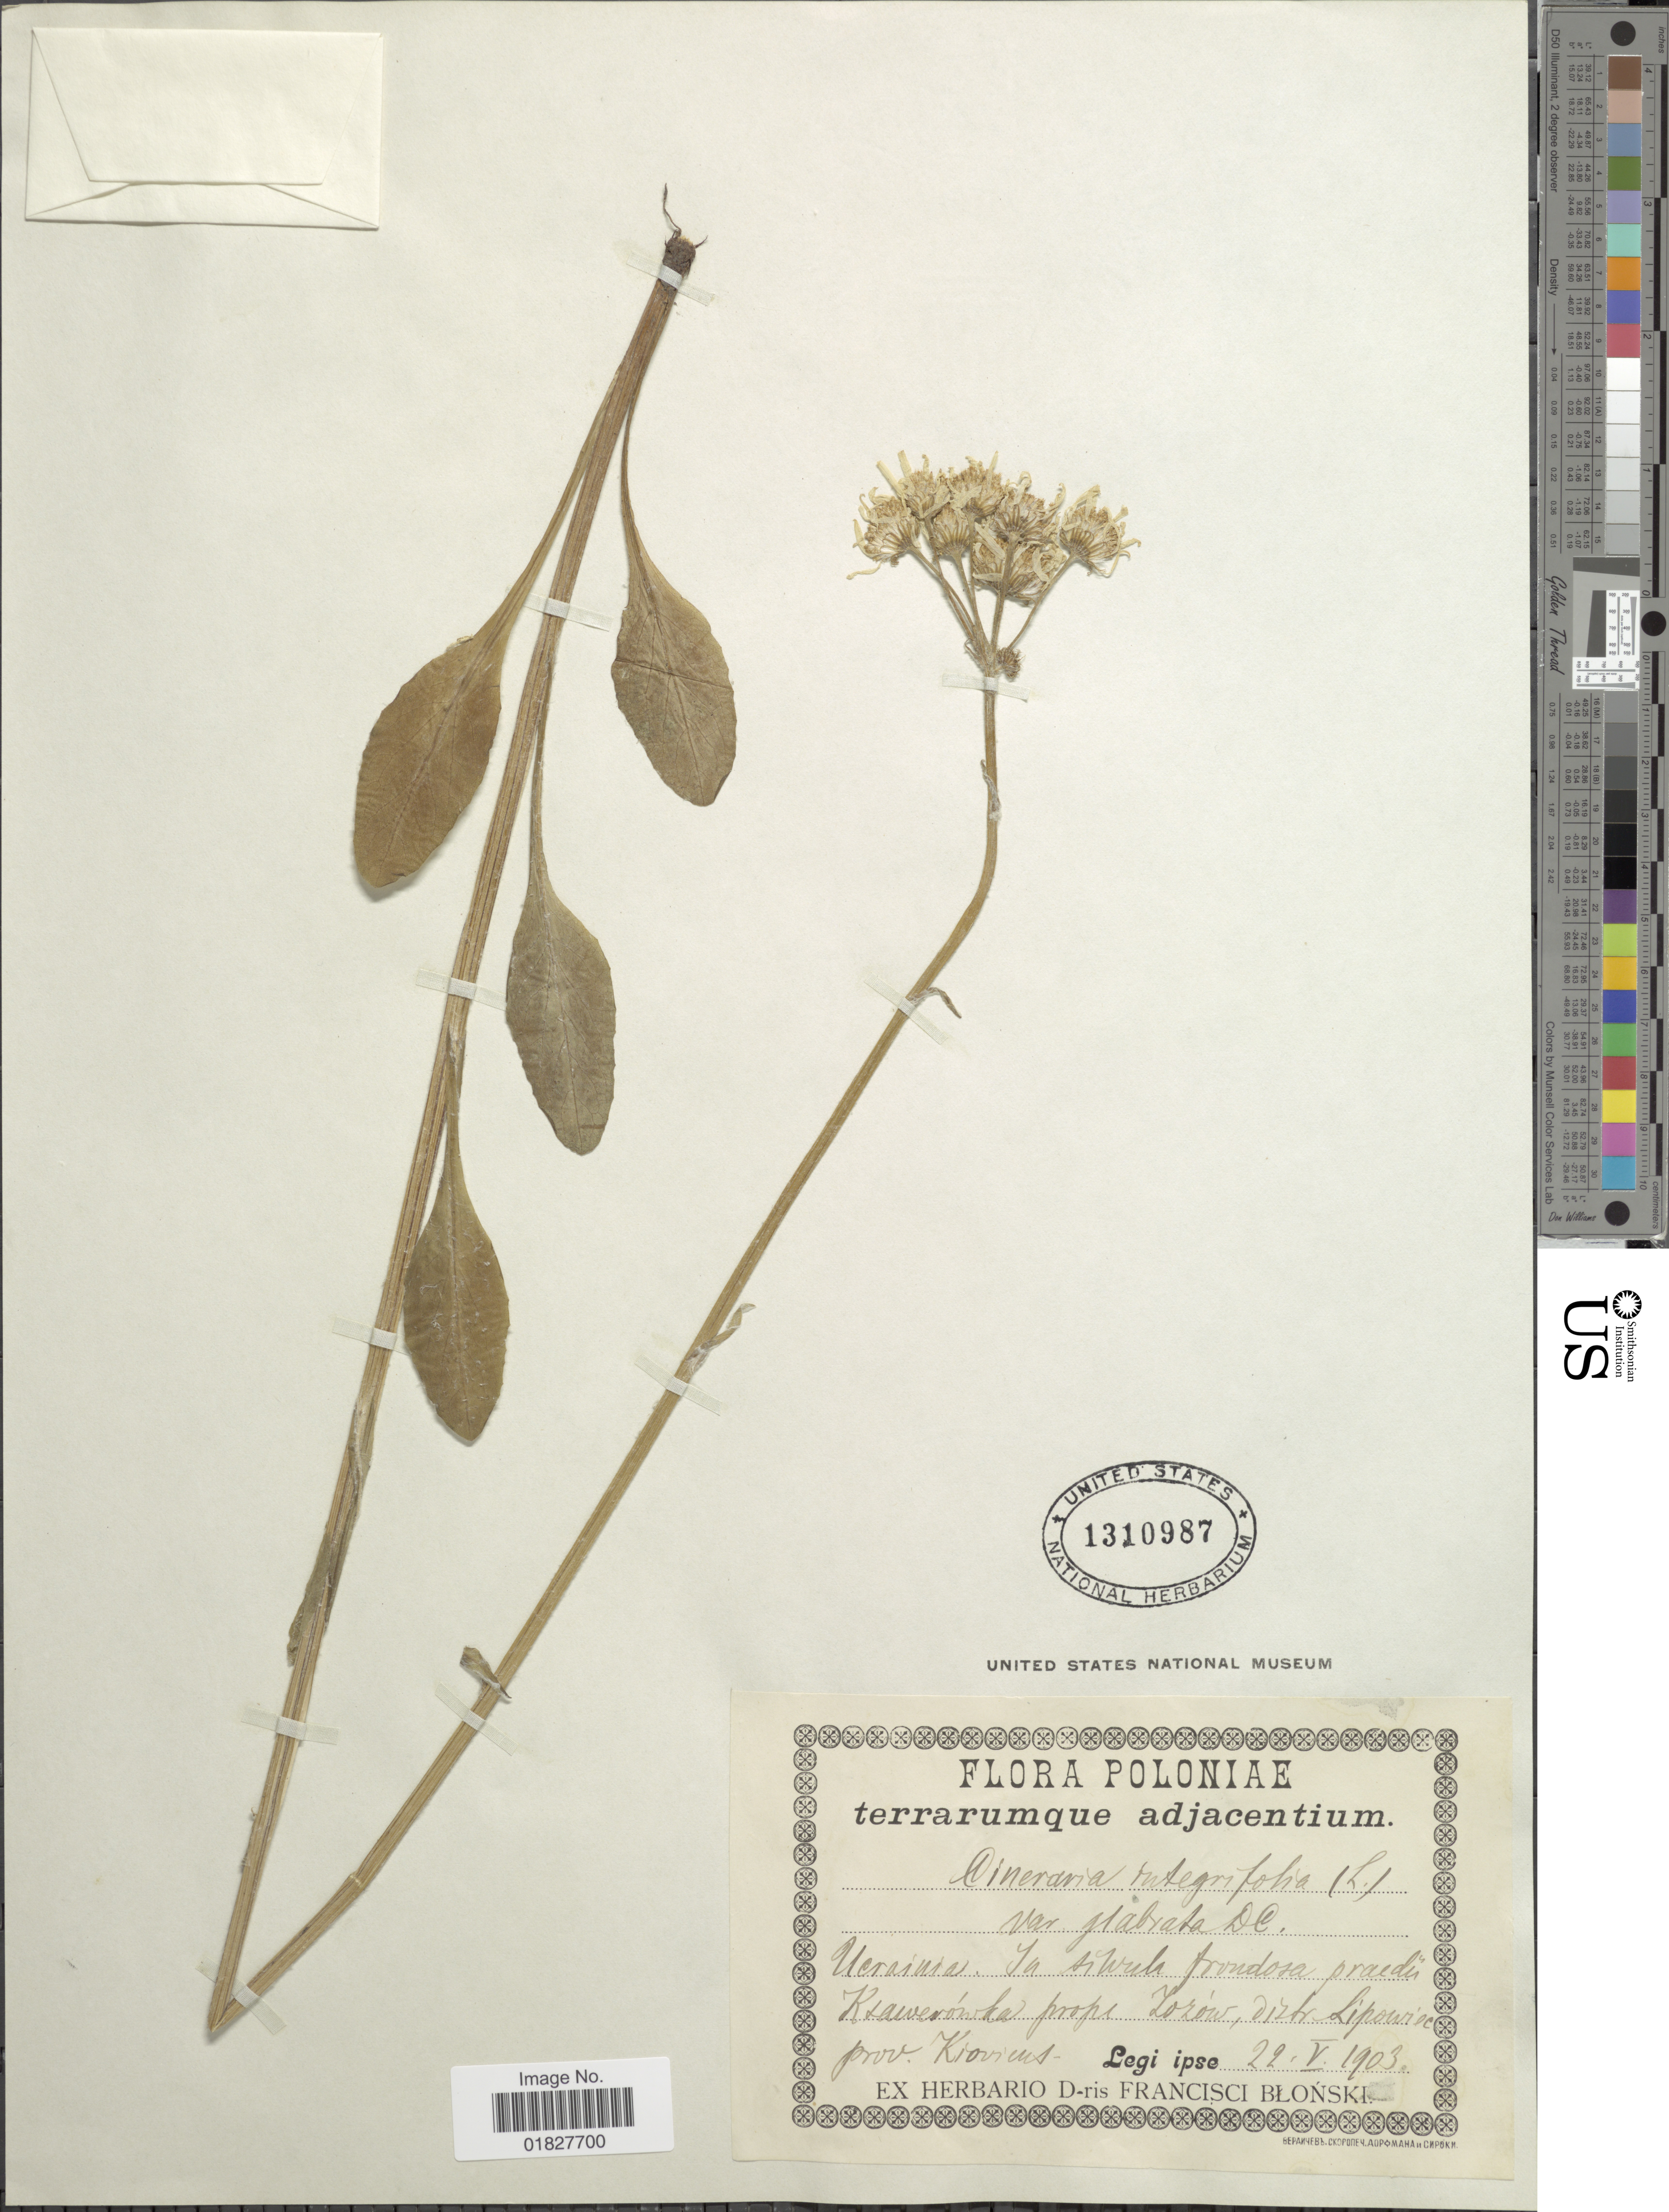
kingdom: Plantae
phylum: Tracheophyta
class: Magnoliopsida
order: Asterales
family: Asteraceae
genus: Cineraria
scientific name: Cineraria integrifolia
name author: (L.) Murray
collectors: -. Ipse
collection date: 1903-05-22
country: Poland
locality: Klawerowka prope Lozow, distr. Lipouriec, Prov. Kiovieus [interpreted]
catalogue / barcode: US 1310987